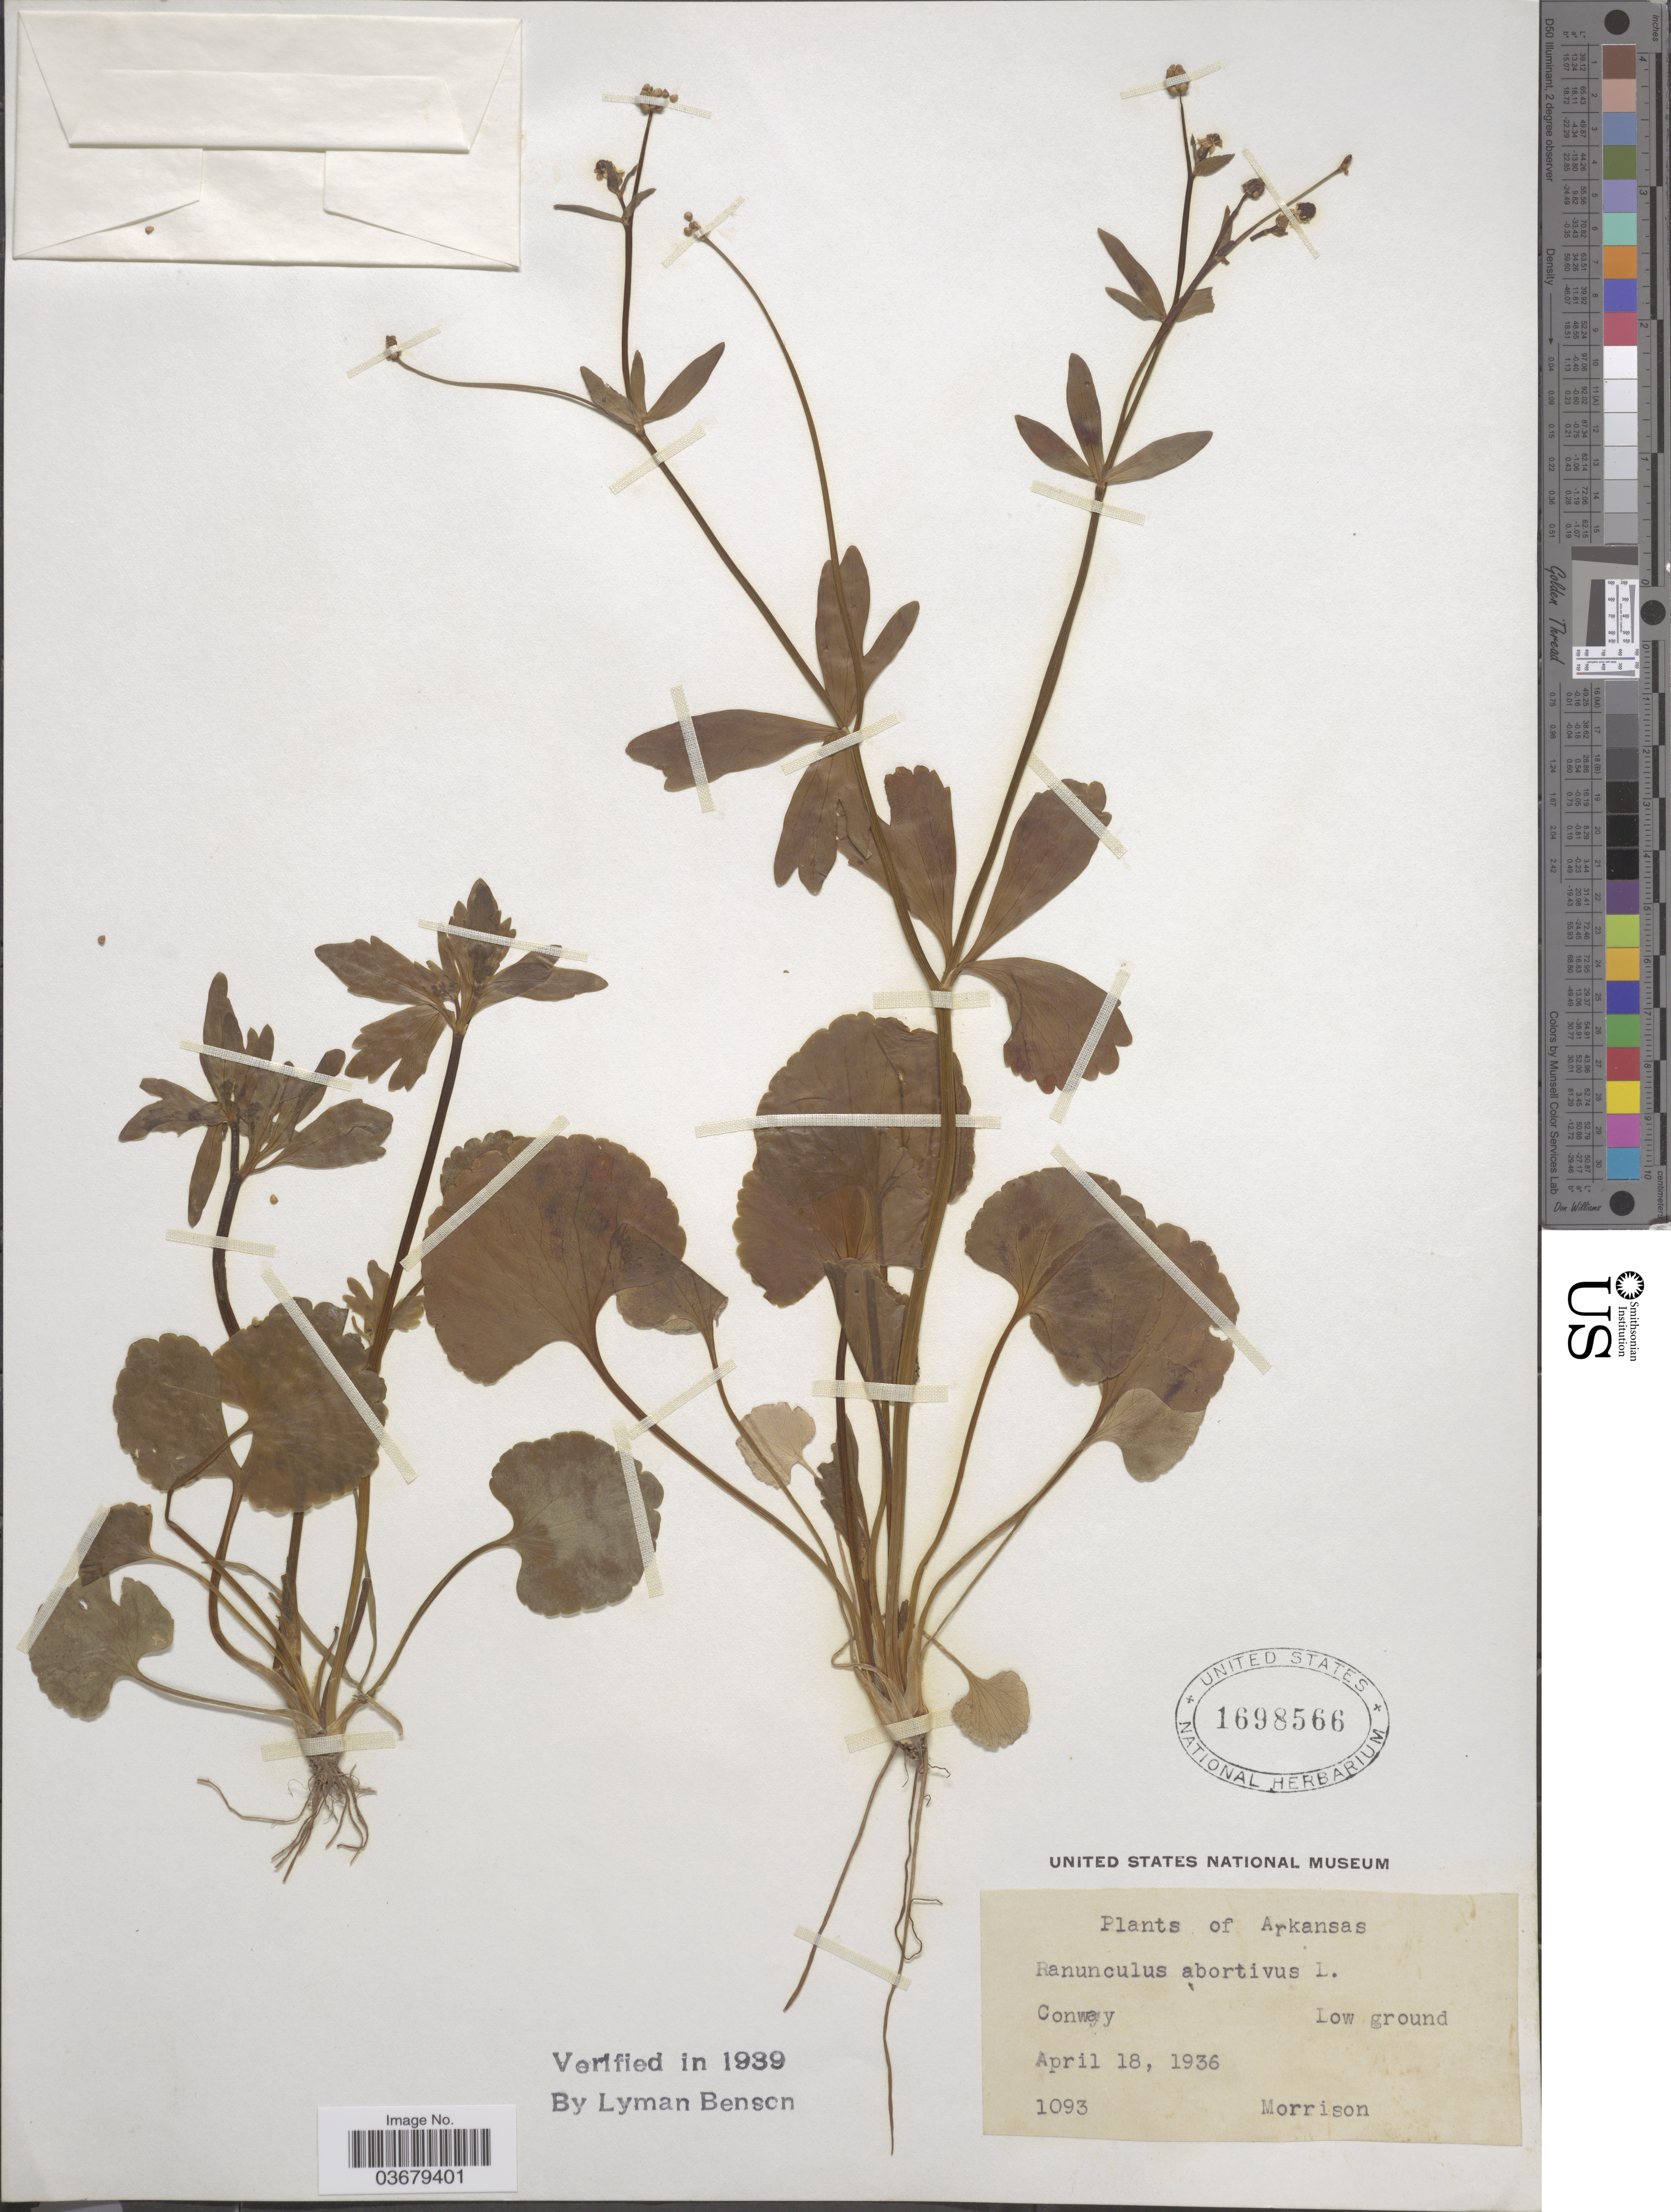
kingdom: Plantae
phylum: Tracheophyta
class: Magnoliopsida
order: Ranunculales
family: Ranunculaceae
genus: Ranunculus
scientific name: Ranunculus abortivus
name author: L.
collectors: Morrison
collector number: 1093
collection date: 1936-04-18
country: United States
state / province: Arkansas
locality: Conway.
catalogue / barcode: US 1698566